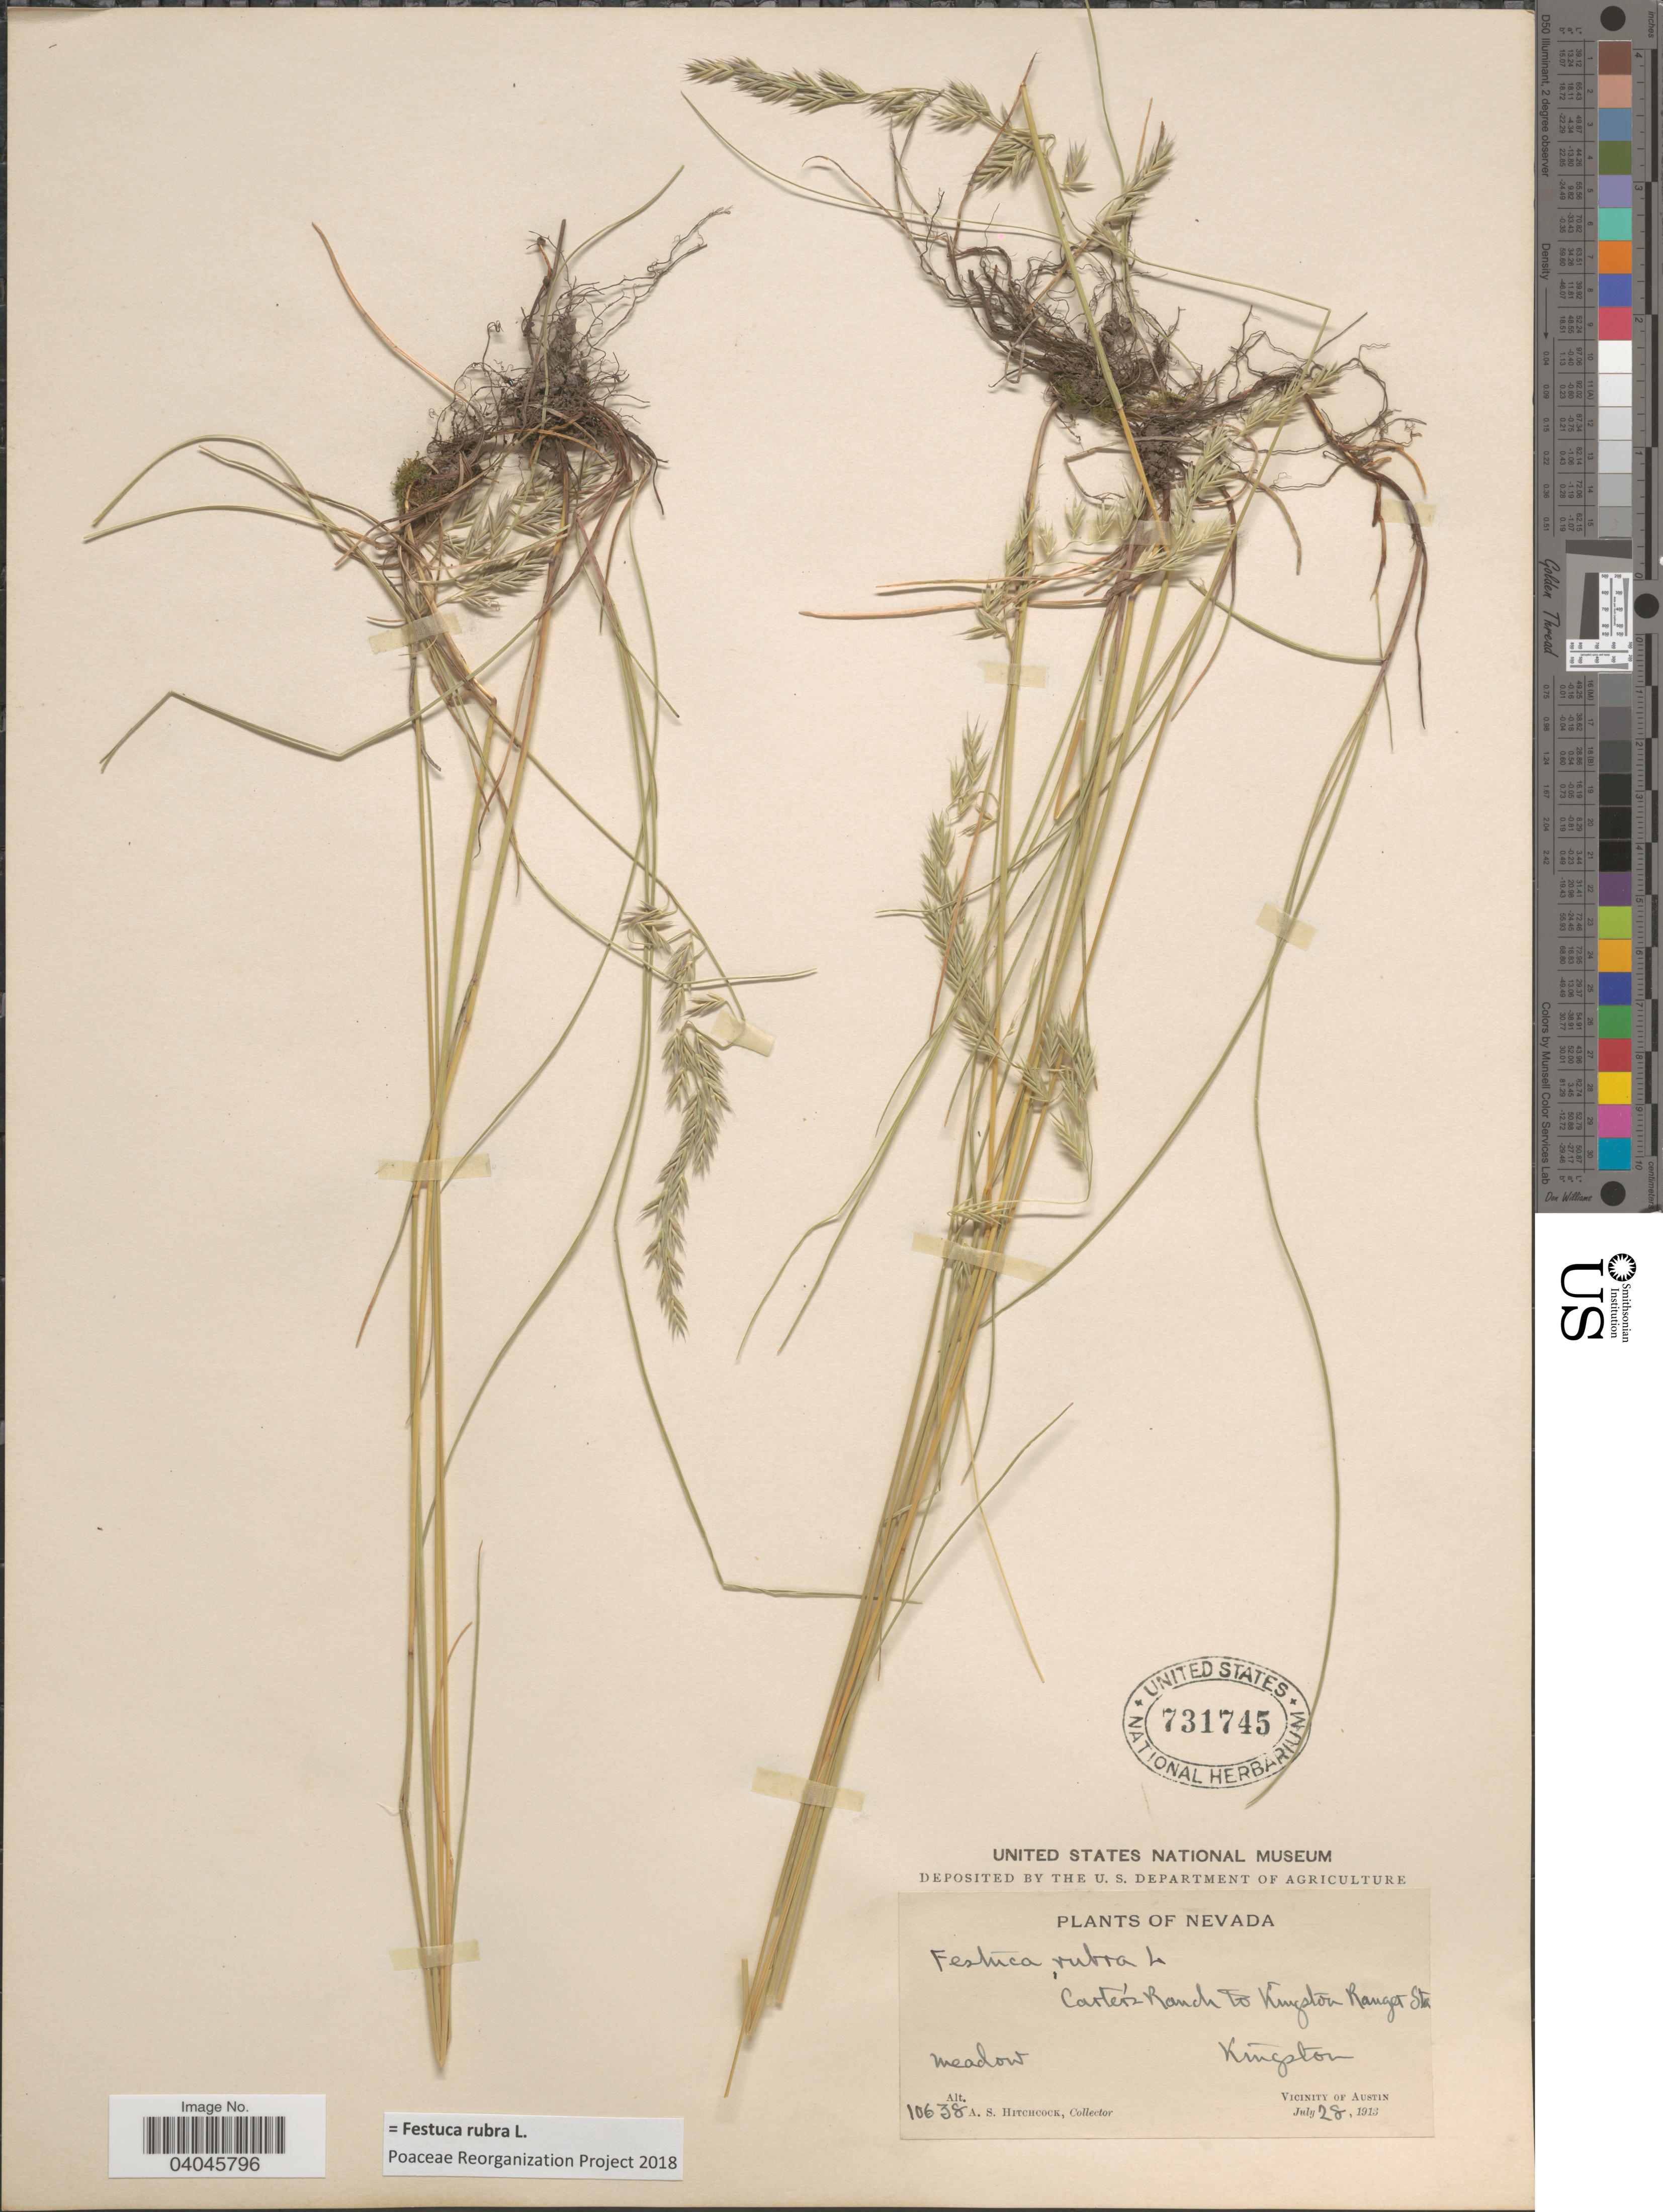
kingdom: Plantae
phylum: Tracheophyta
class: Liliopsida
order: Poales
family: Poaceae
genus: Festuca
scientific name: Festuca rubra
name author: L.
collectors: A. S. Hitchcock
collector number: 10638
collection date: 1913-07-28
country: United States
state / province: Nevada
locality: Carter's Ranch to Kingston Ranger Sta. Kingston. Vicinity of Austin.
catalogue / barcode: US 731745